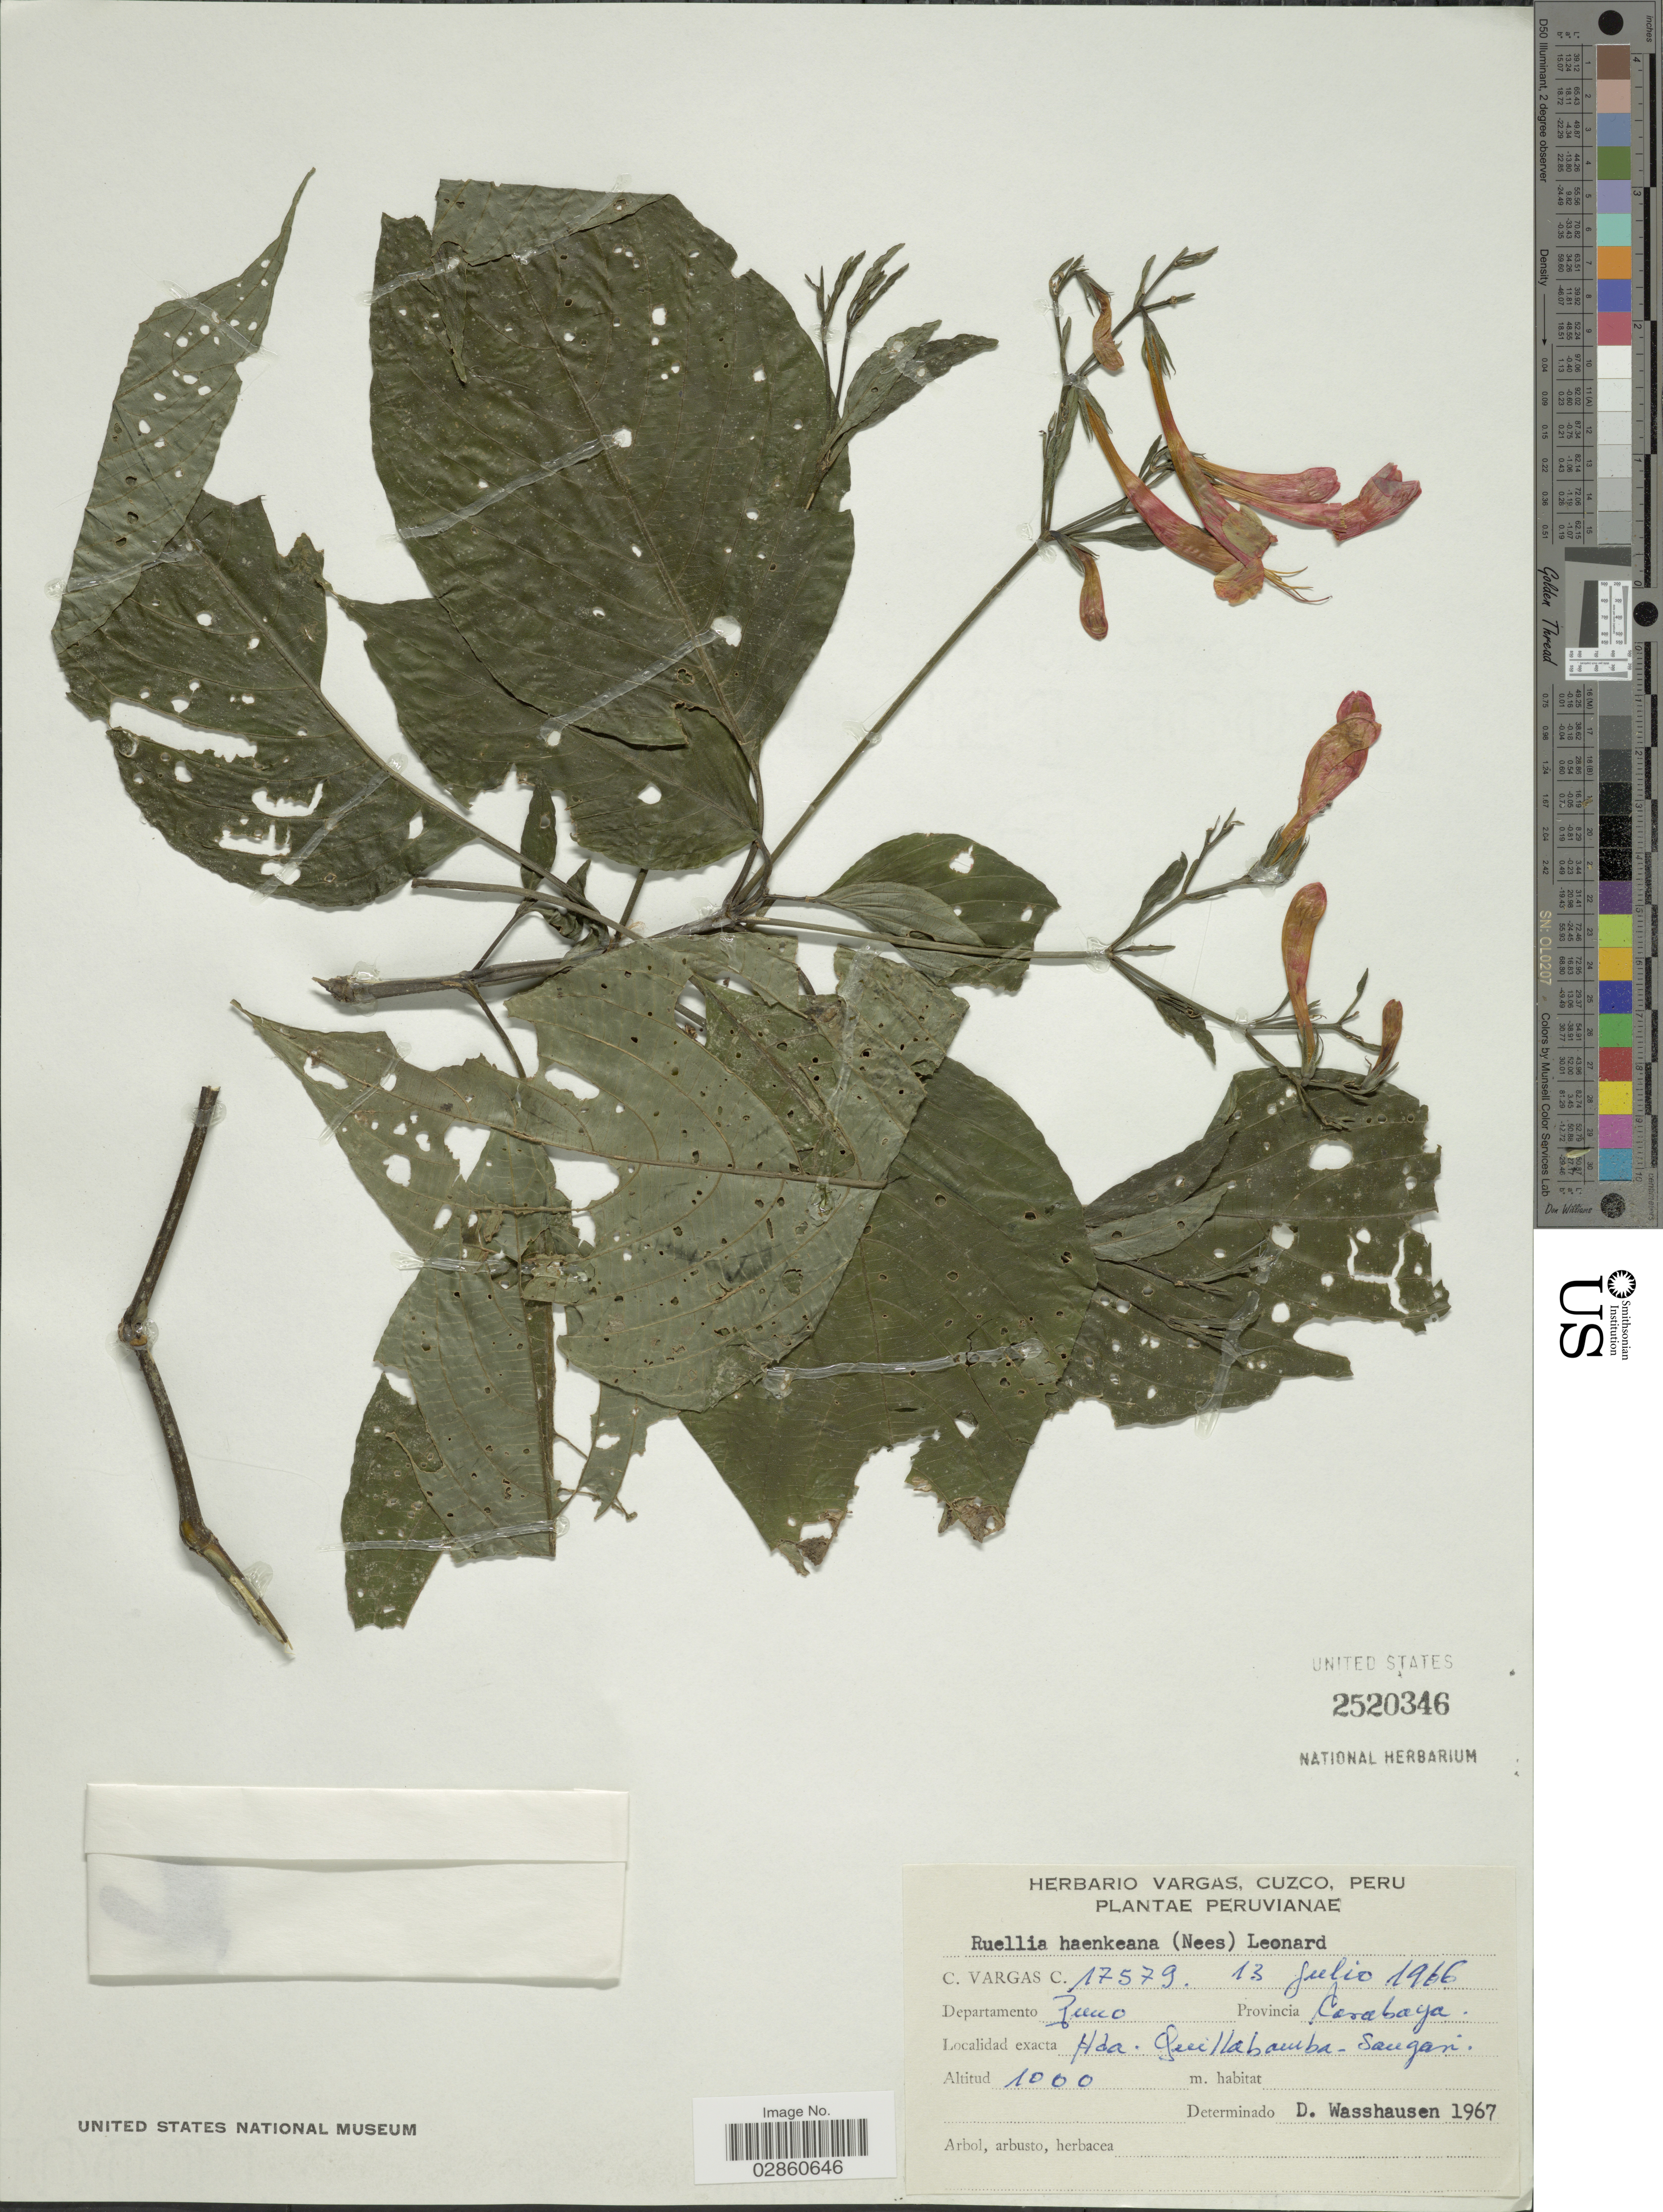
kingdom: Plantae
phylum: Tracheophyta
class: Magnoliopsida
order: Lamiales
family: Acanthaceae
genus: Ruellia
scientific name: Ruellia haenkeana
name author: (Nees) Wassh.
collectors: C. Vargas Calderón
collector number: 17579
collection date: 1966-07-13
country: Peru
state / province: Puno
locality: Departamento Puno. Provincia Carabaya. Hda. Quillabamba - Sangari.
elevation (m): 1000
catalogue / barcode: US 2520346